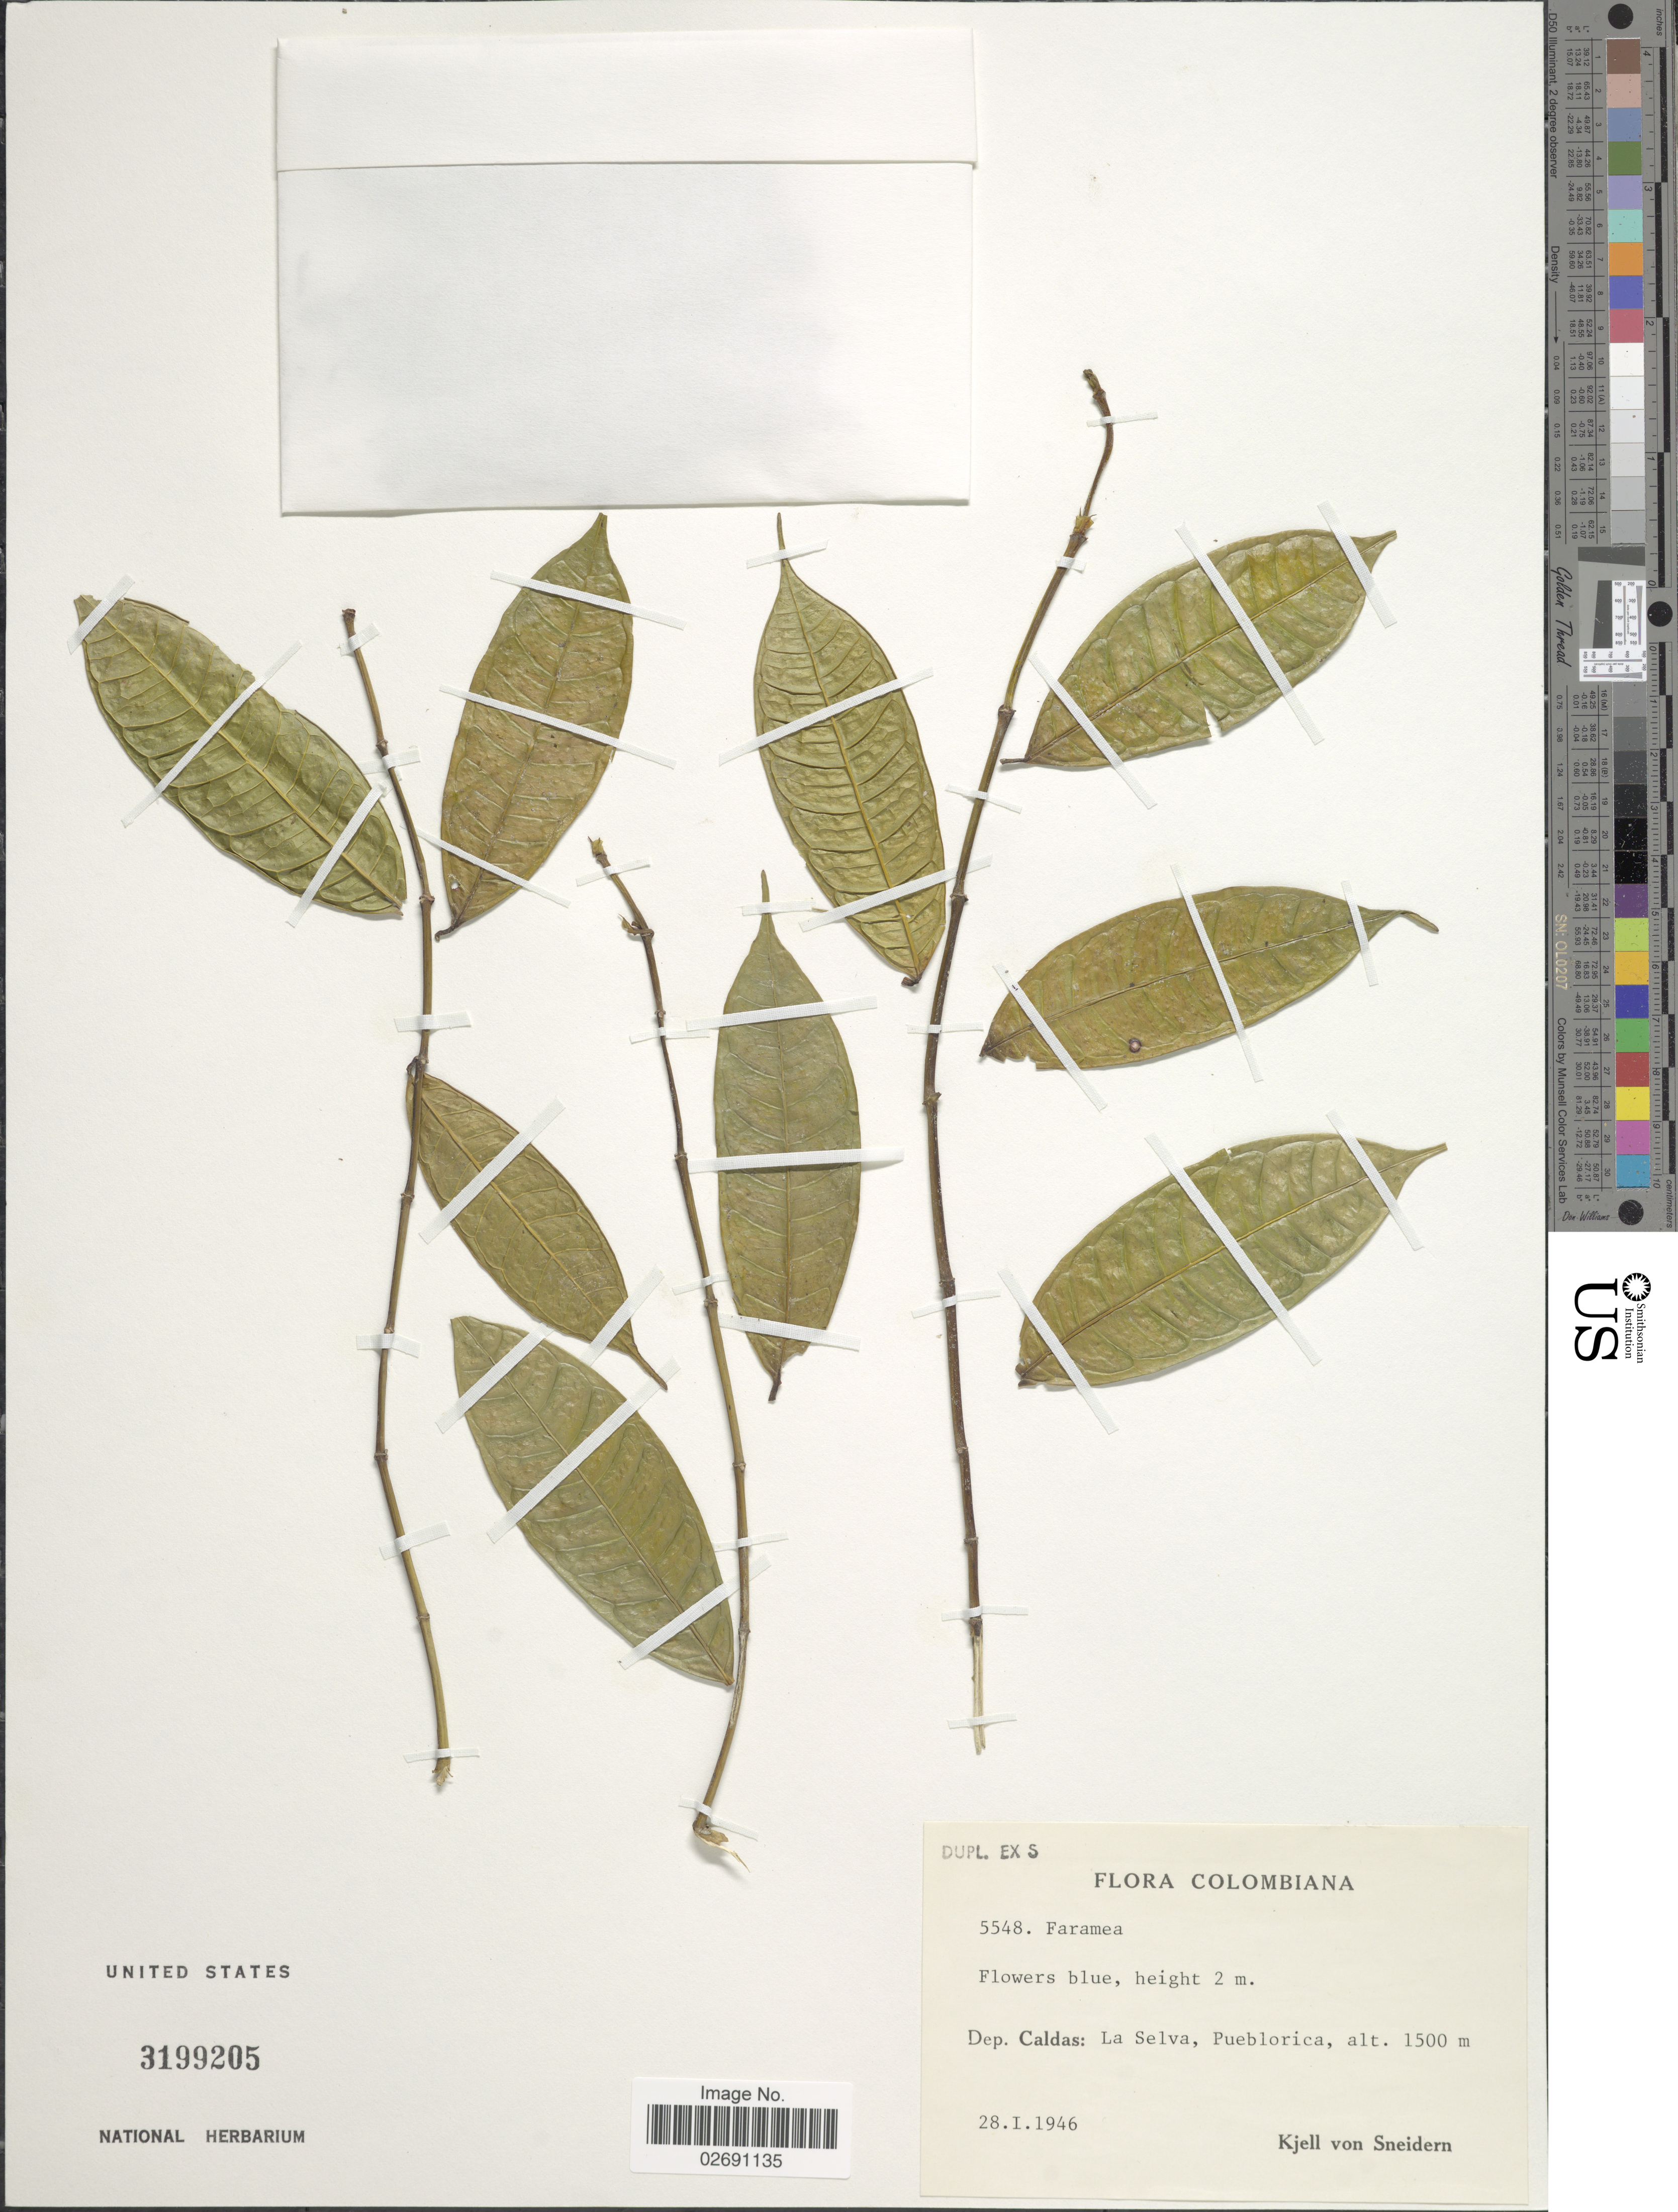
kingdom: Plantae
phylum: Tracheophyta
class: Magnoliopsida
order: Gentianales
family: Rubiaceae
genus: Faramea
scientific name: Faramea sp.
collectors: K. von Sneidern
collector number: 5548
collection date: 1946-01-28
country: Colombia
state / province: Caldas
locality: La Selva, Pueblorica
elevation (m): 1500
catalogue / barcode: US 3199205